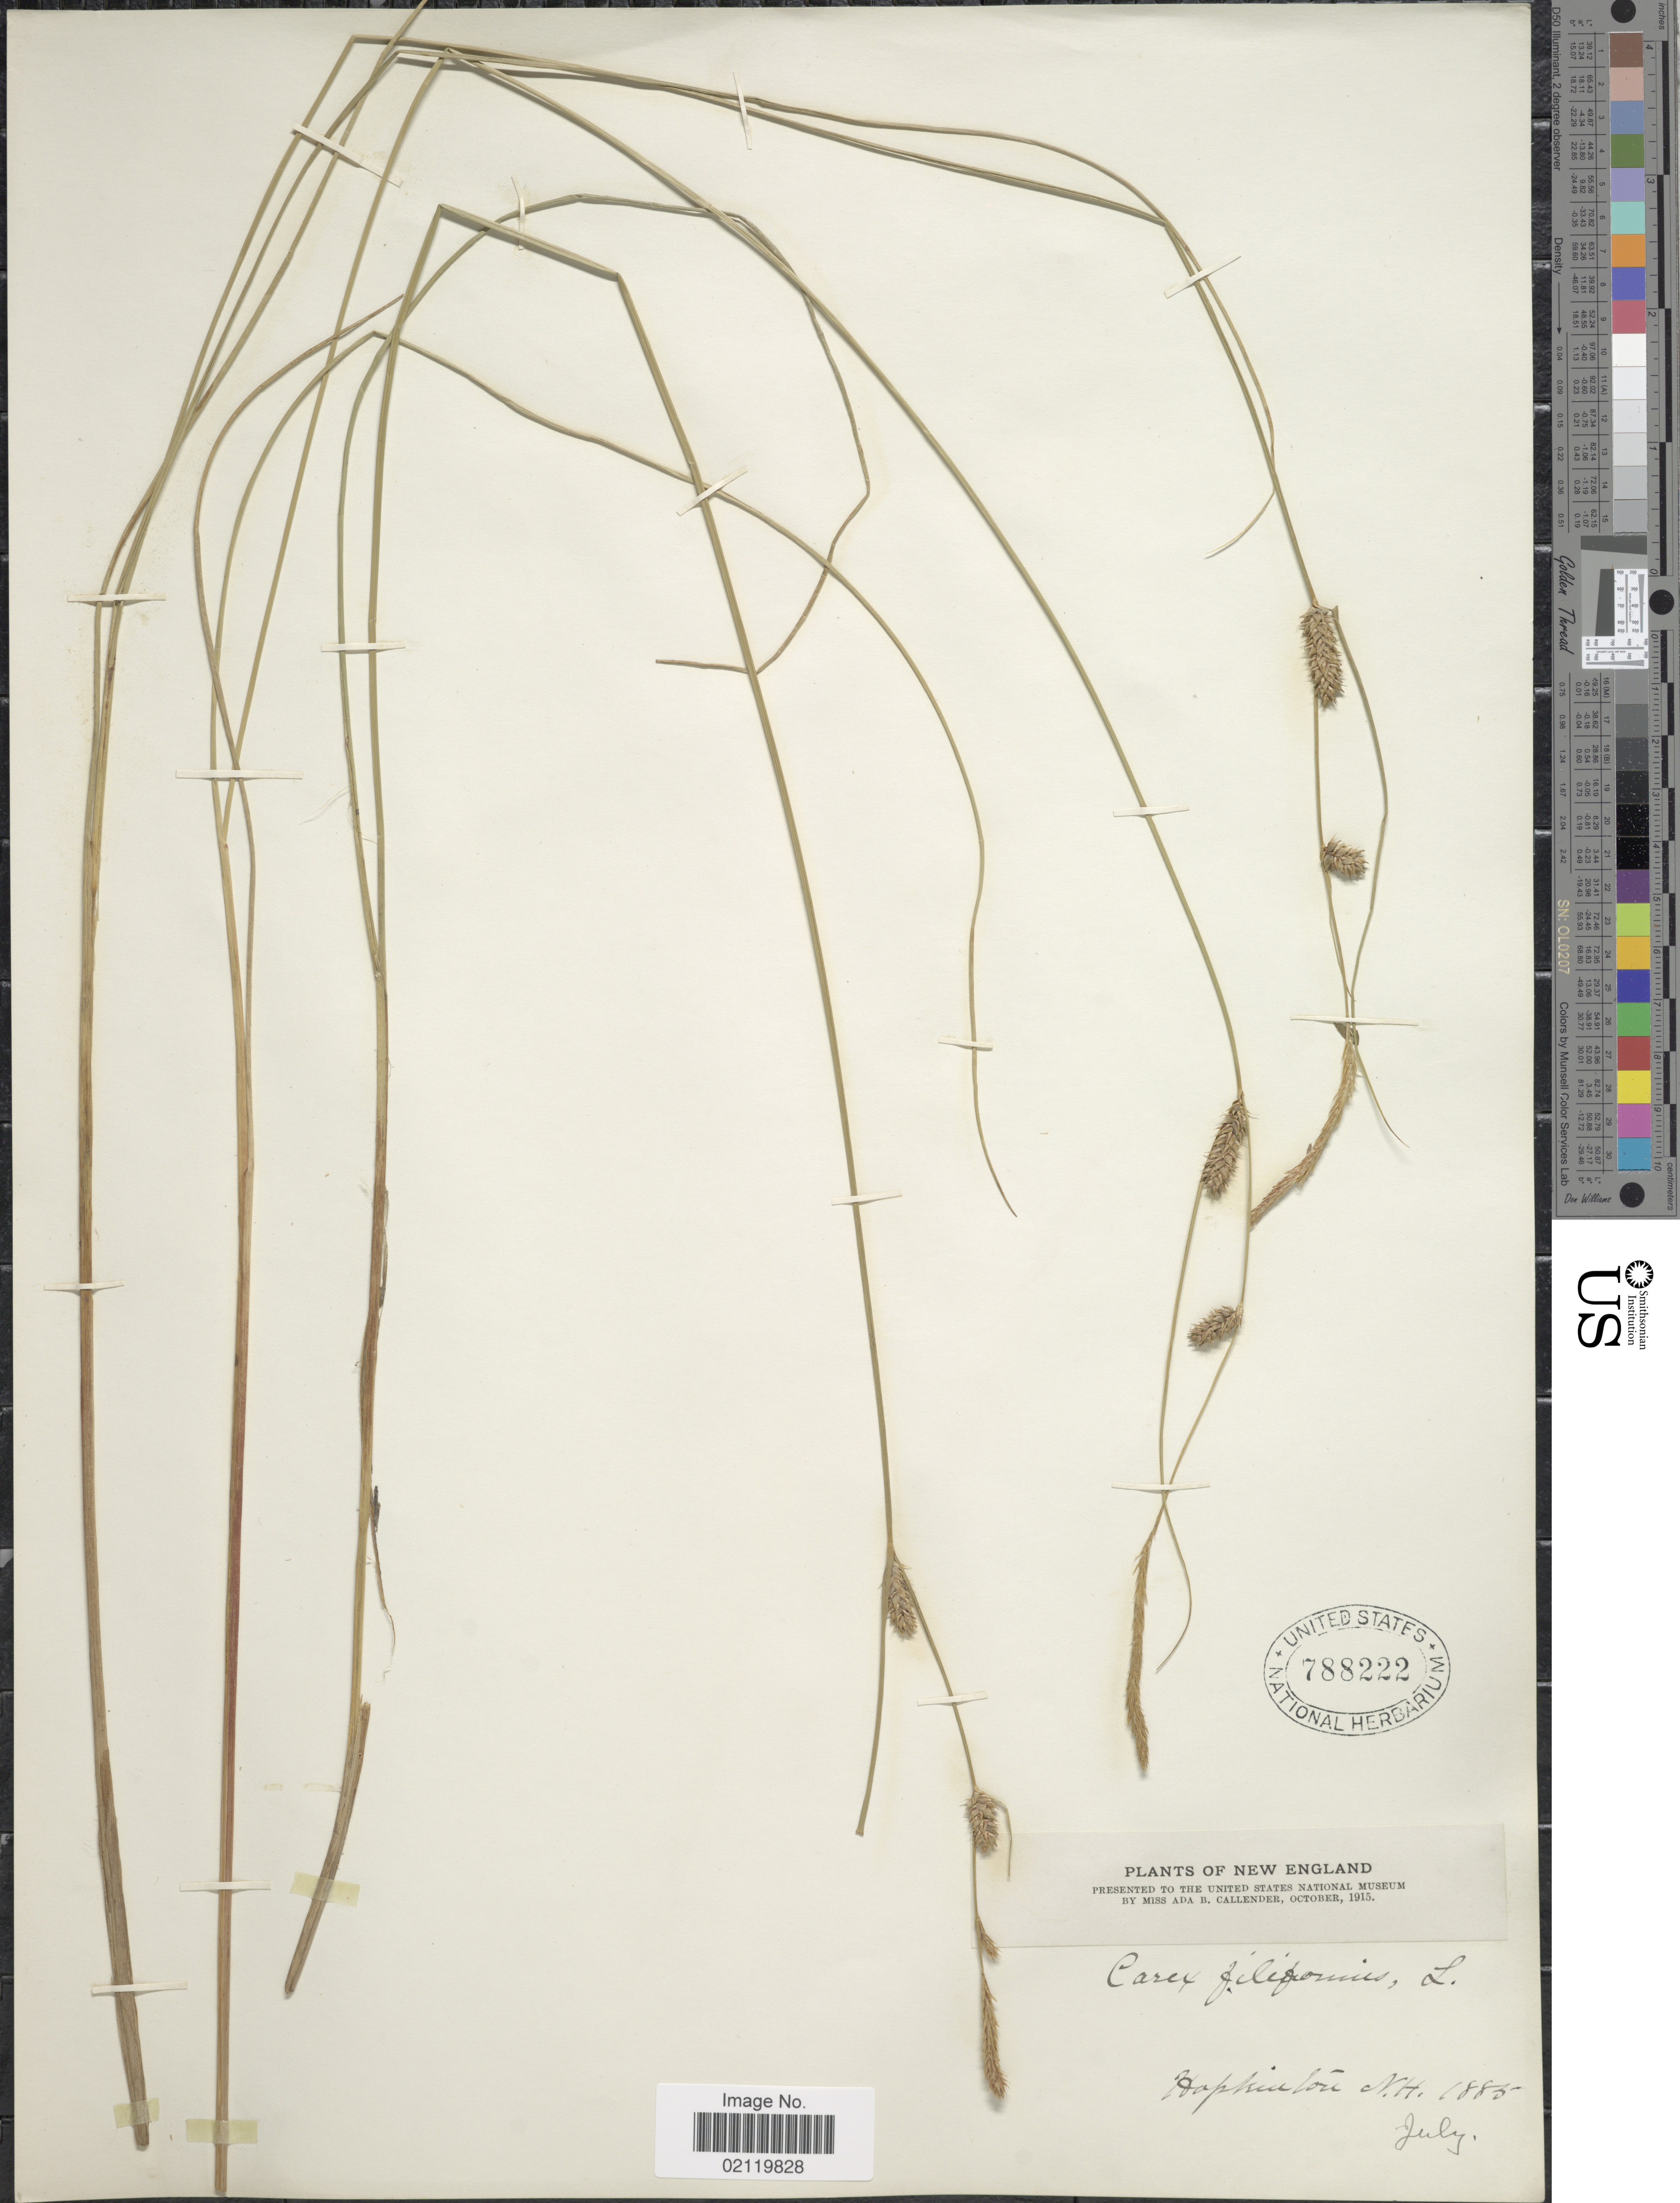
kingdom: Plantae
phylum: Tracheophyta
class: Liliopsida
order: Poales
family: Cyperaceae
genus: Carex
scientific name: Carex lasiocarpa var. americana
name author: Fernald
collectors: A. Callender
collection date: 1885-07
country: United States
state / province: New Hampshire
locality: Hapkinton, N. H. New England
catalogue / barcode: US 788222